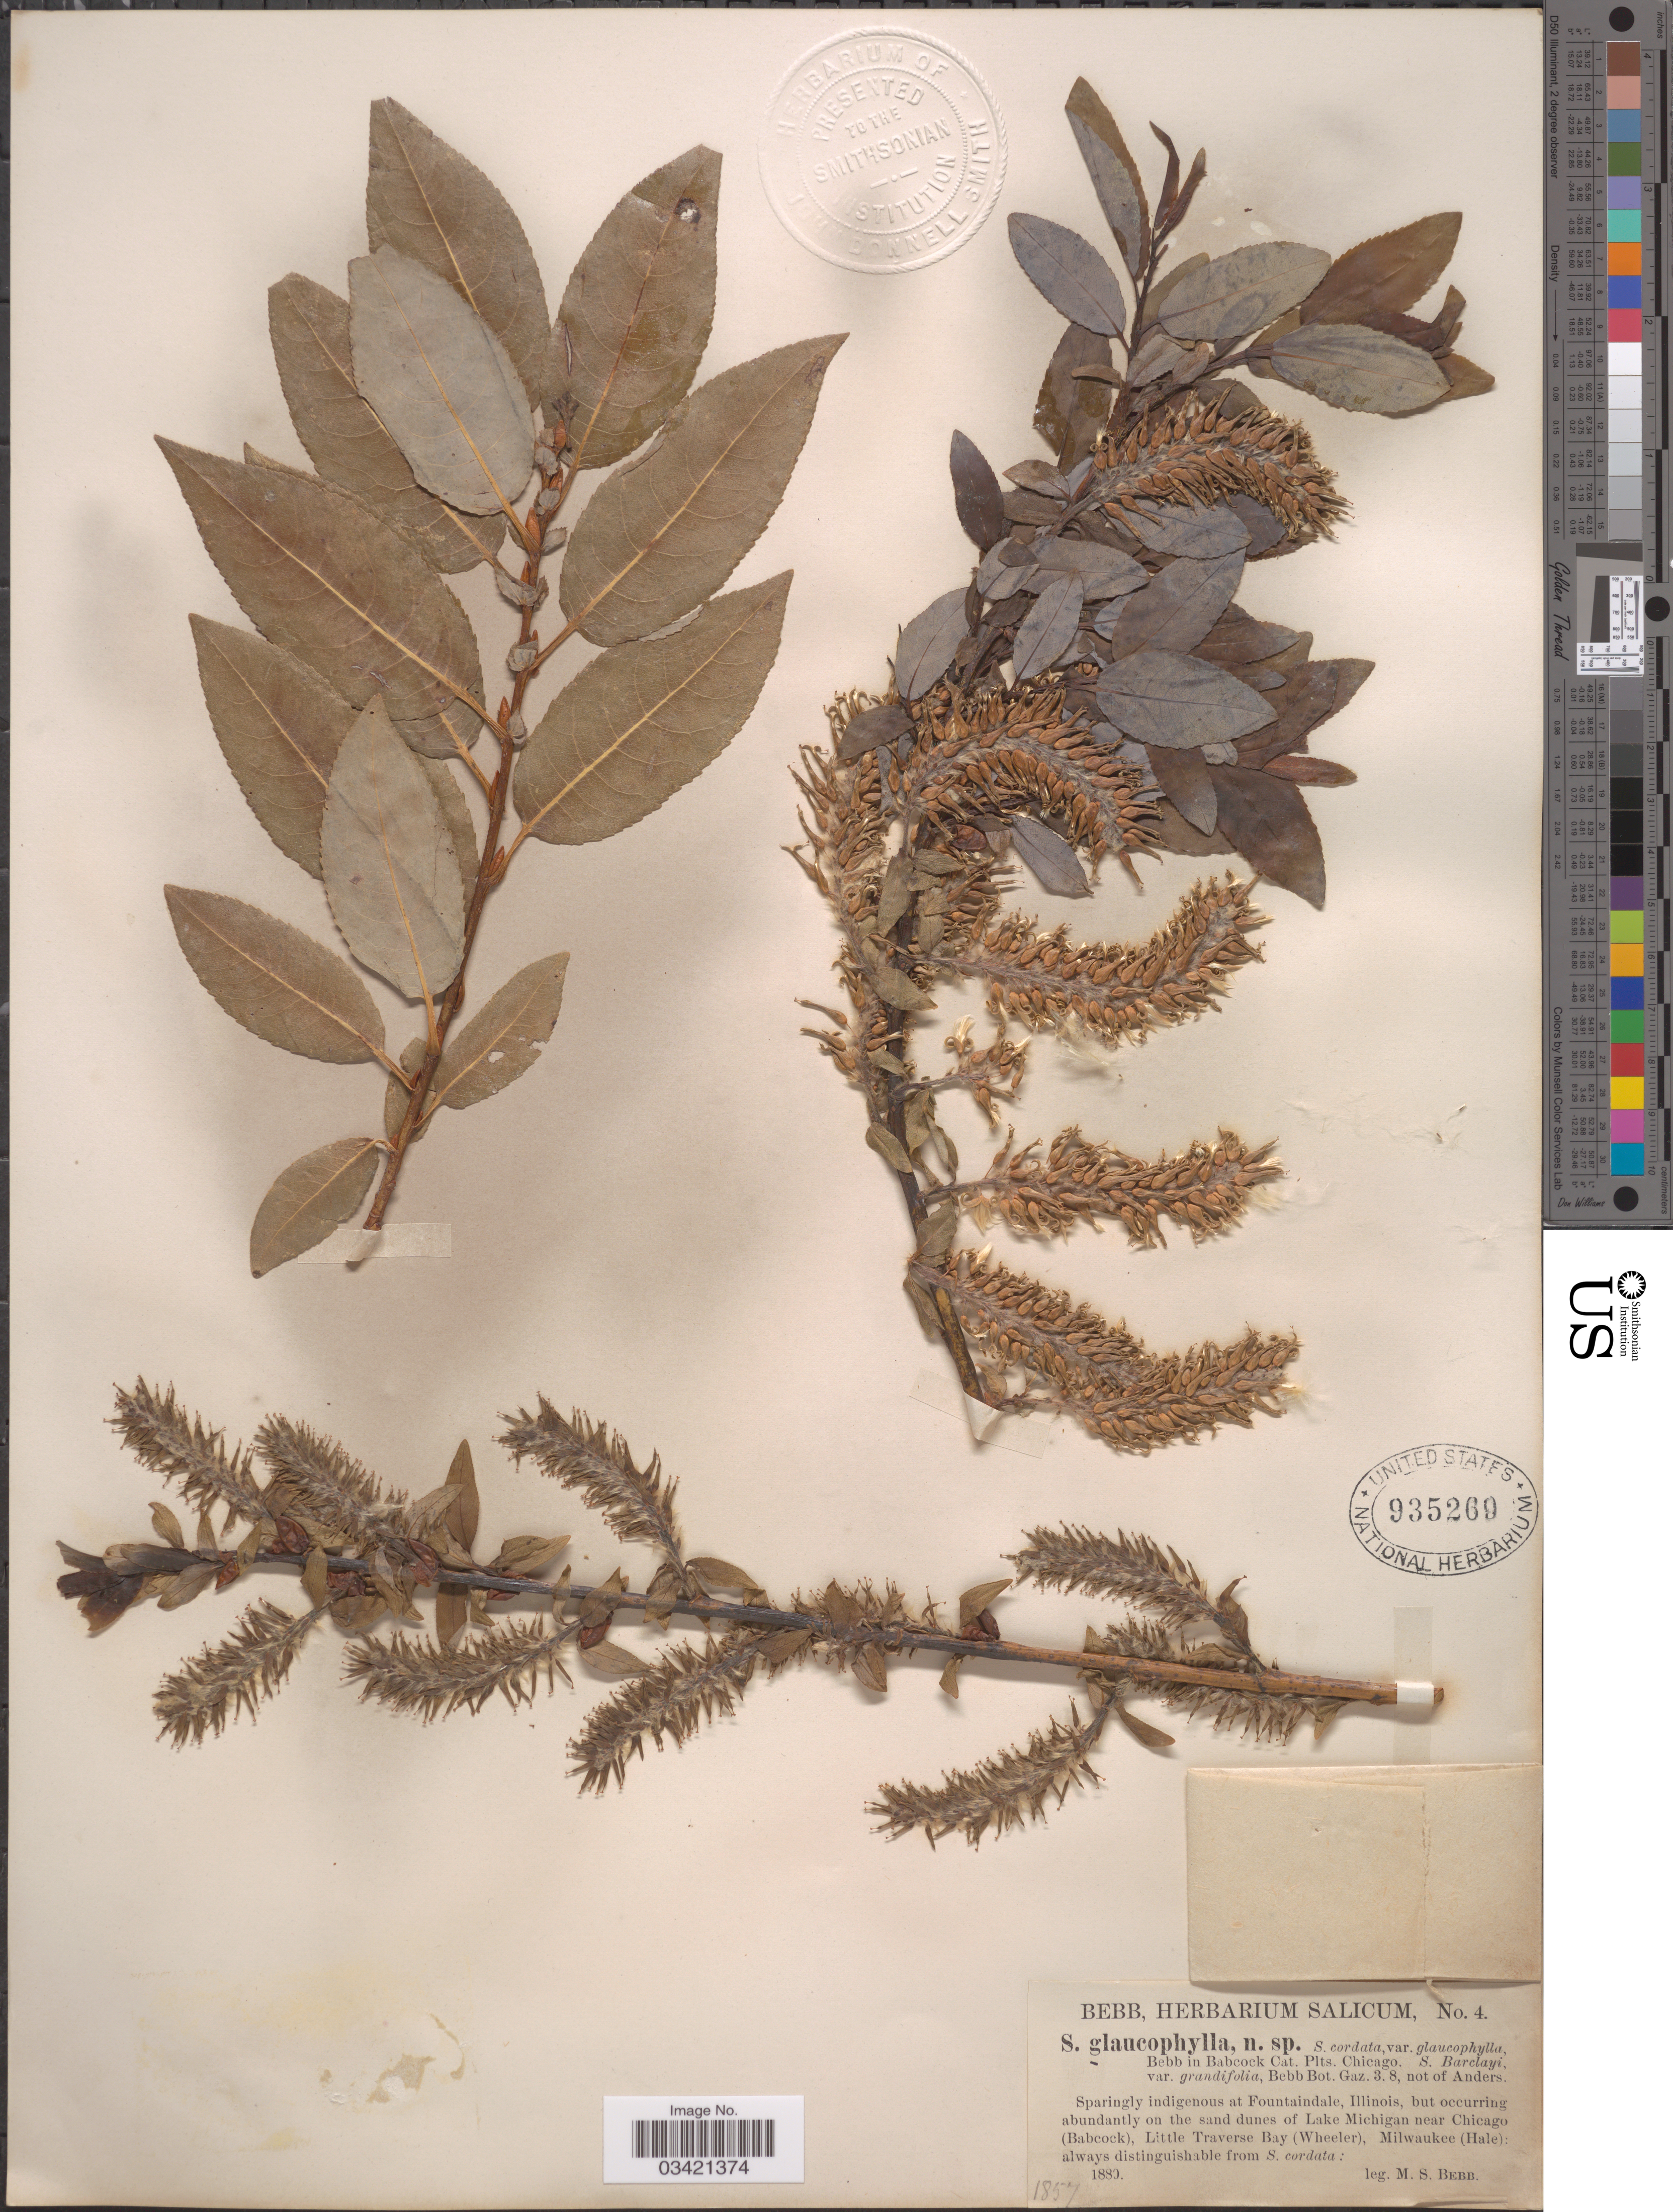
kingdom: Plantae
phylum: Tracheophyta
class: Magnoliopsida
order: Malpighiales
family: Salicaceae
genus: Salix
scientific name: Salix glaucophylla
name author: Andersson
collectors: M. Bebb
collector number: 4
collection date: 1880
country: United States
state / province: Illinois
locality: At Fountaindale, but occurring abundantly on the sand dunes of Lake Michigan near Chicago (Babock), Little Traverse Bay (Wheeler), Milwaukee (Hale).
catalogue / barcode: US 935260